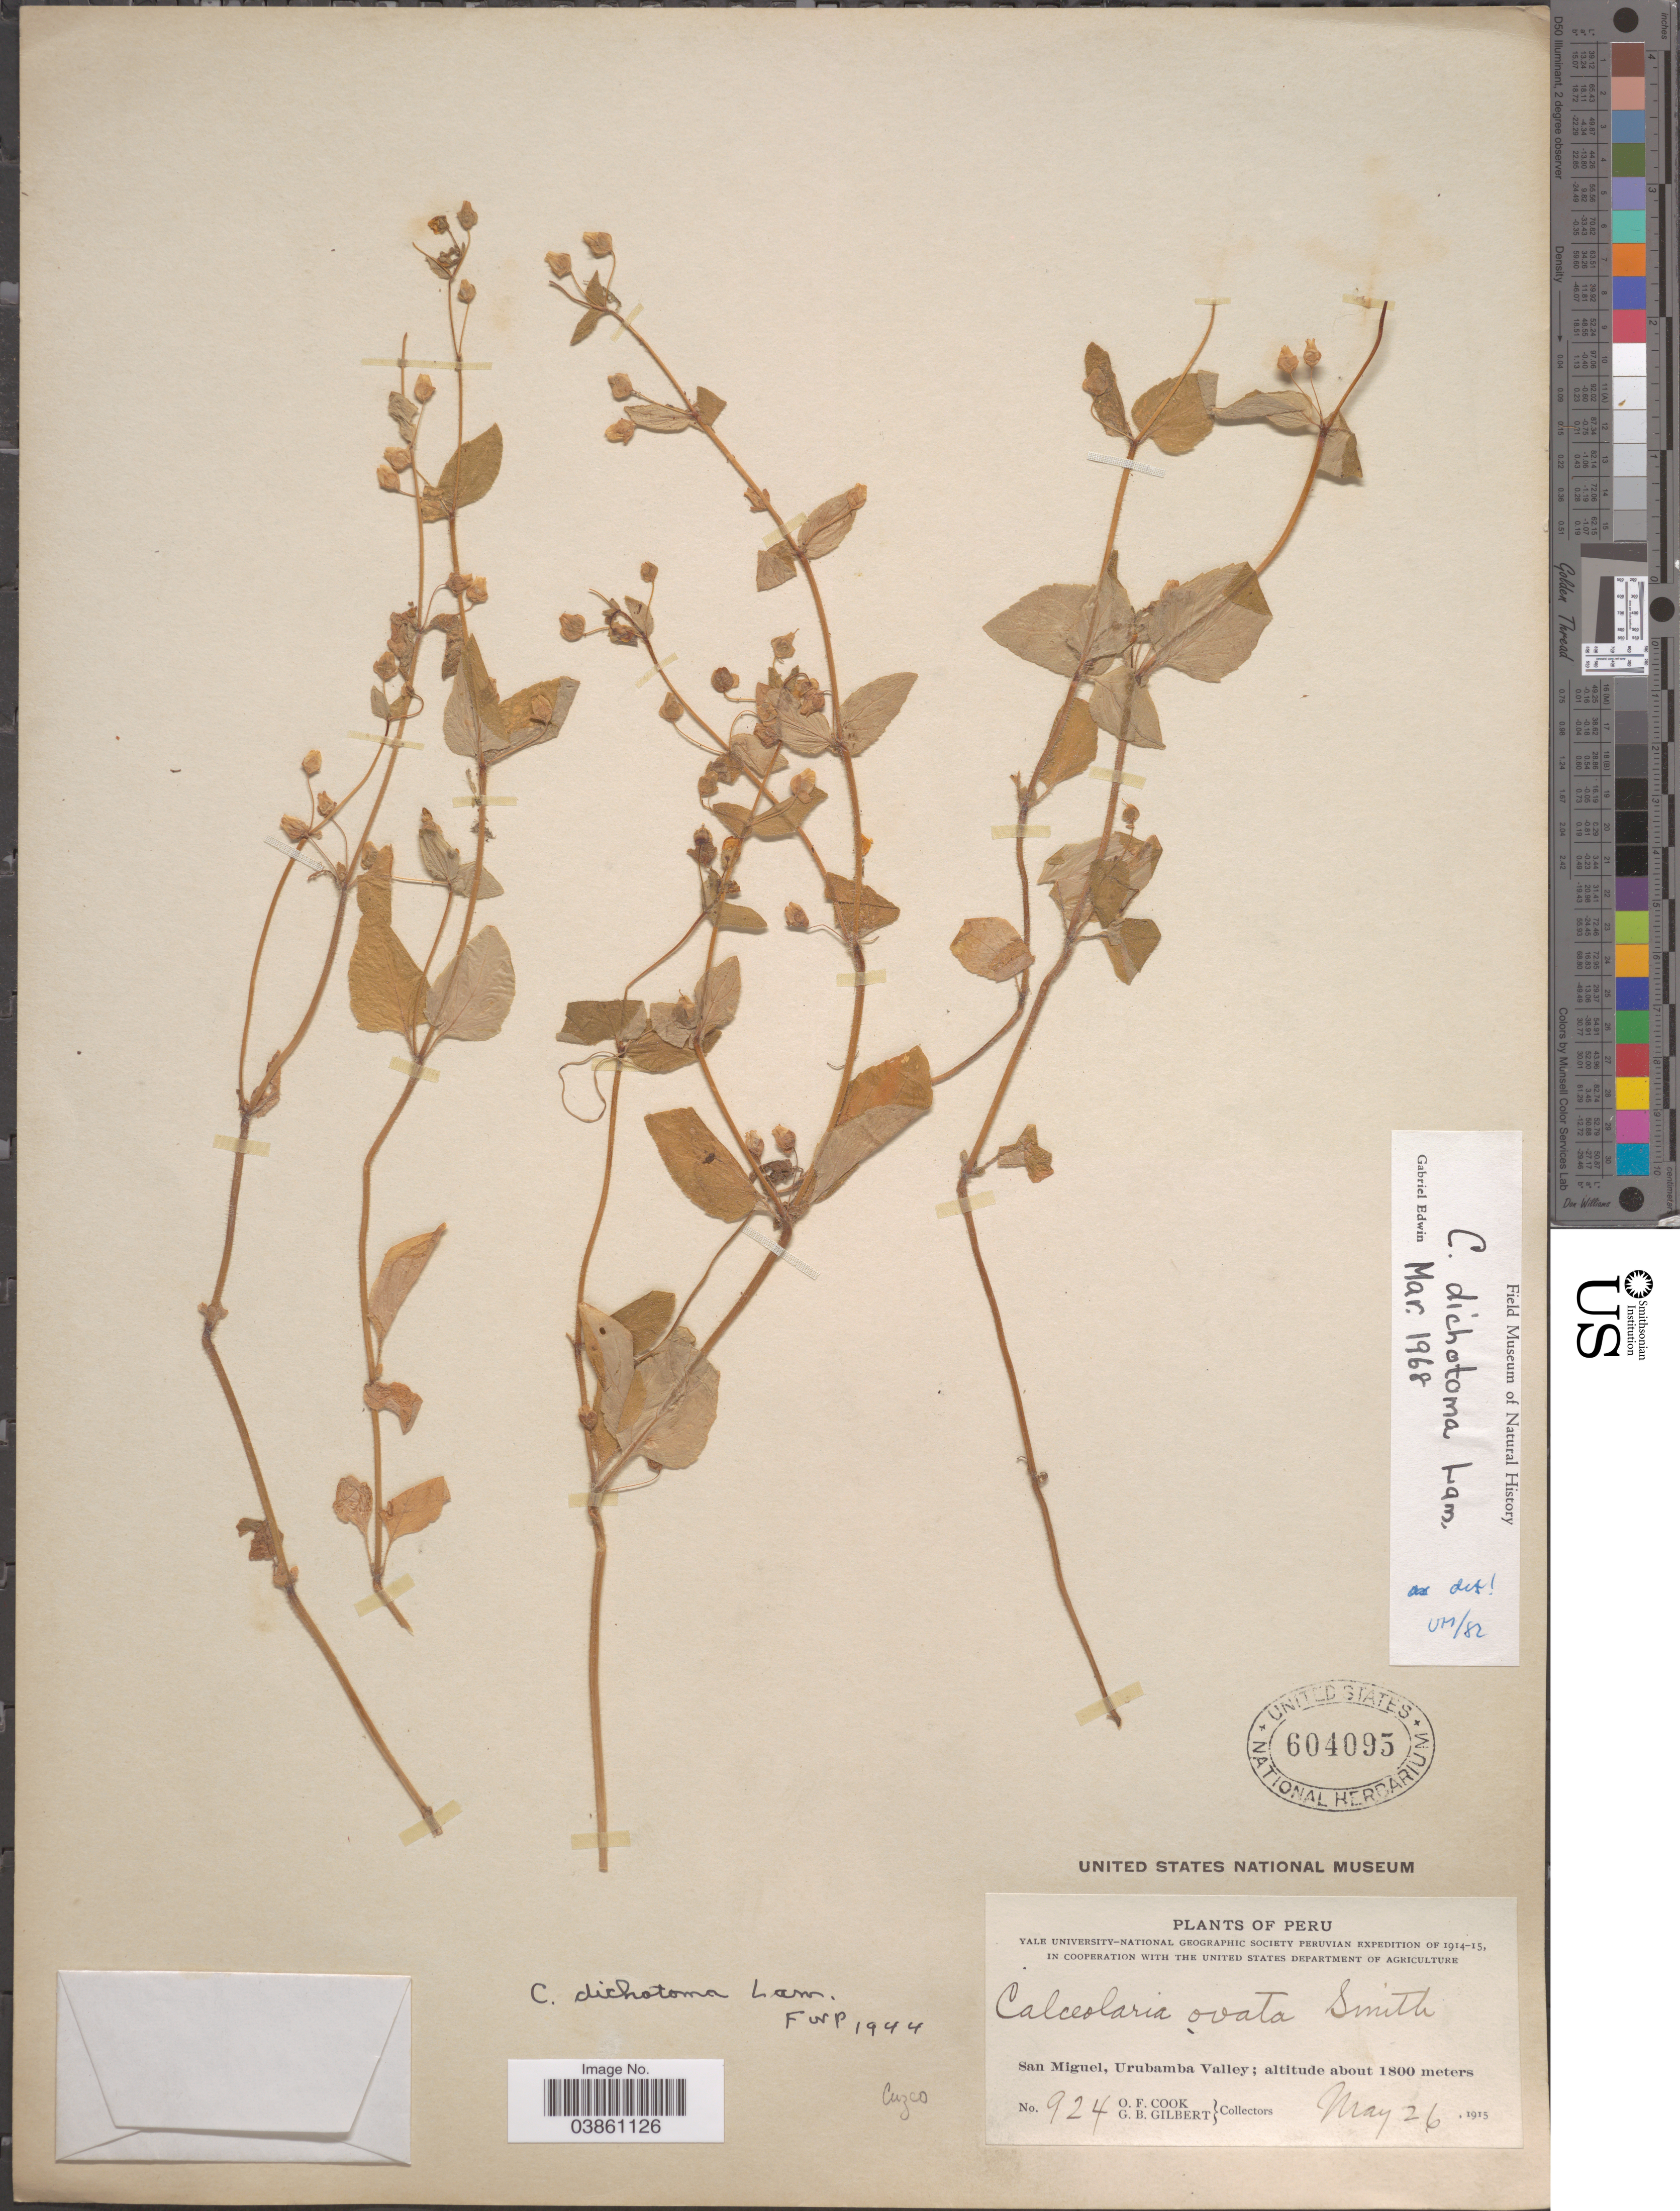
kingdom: Plantae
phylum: Tracheophyta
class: Magnoliopsida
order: Lamiales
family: Calceolariaceae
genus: Calceolaria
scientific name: Calceolaria dichotoma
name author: Lam.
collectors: O. F. Cook & G. B. Gilbert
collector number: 924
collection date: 1915-05-26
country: Peru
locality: San Miguel, Urubamba Valley.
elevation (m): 1800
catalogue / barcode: US 604095